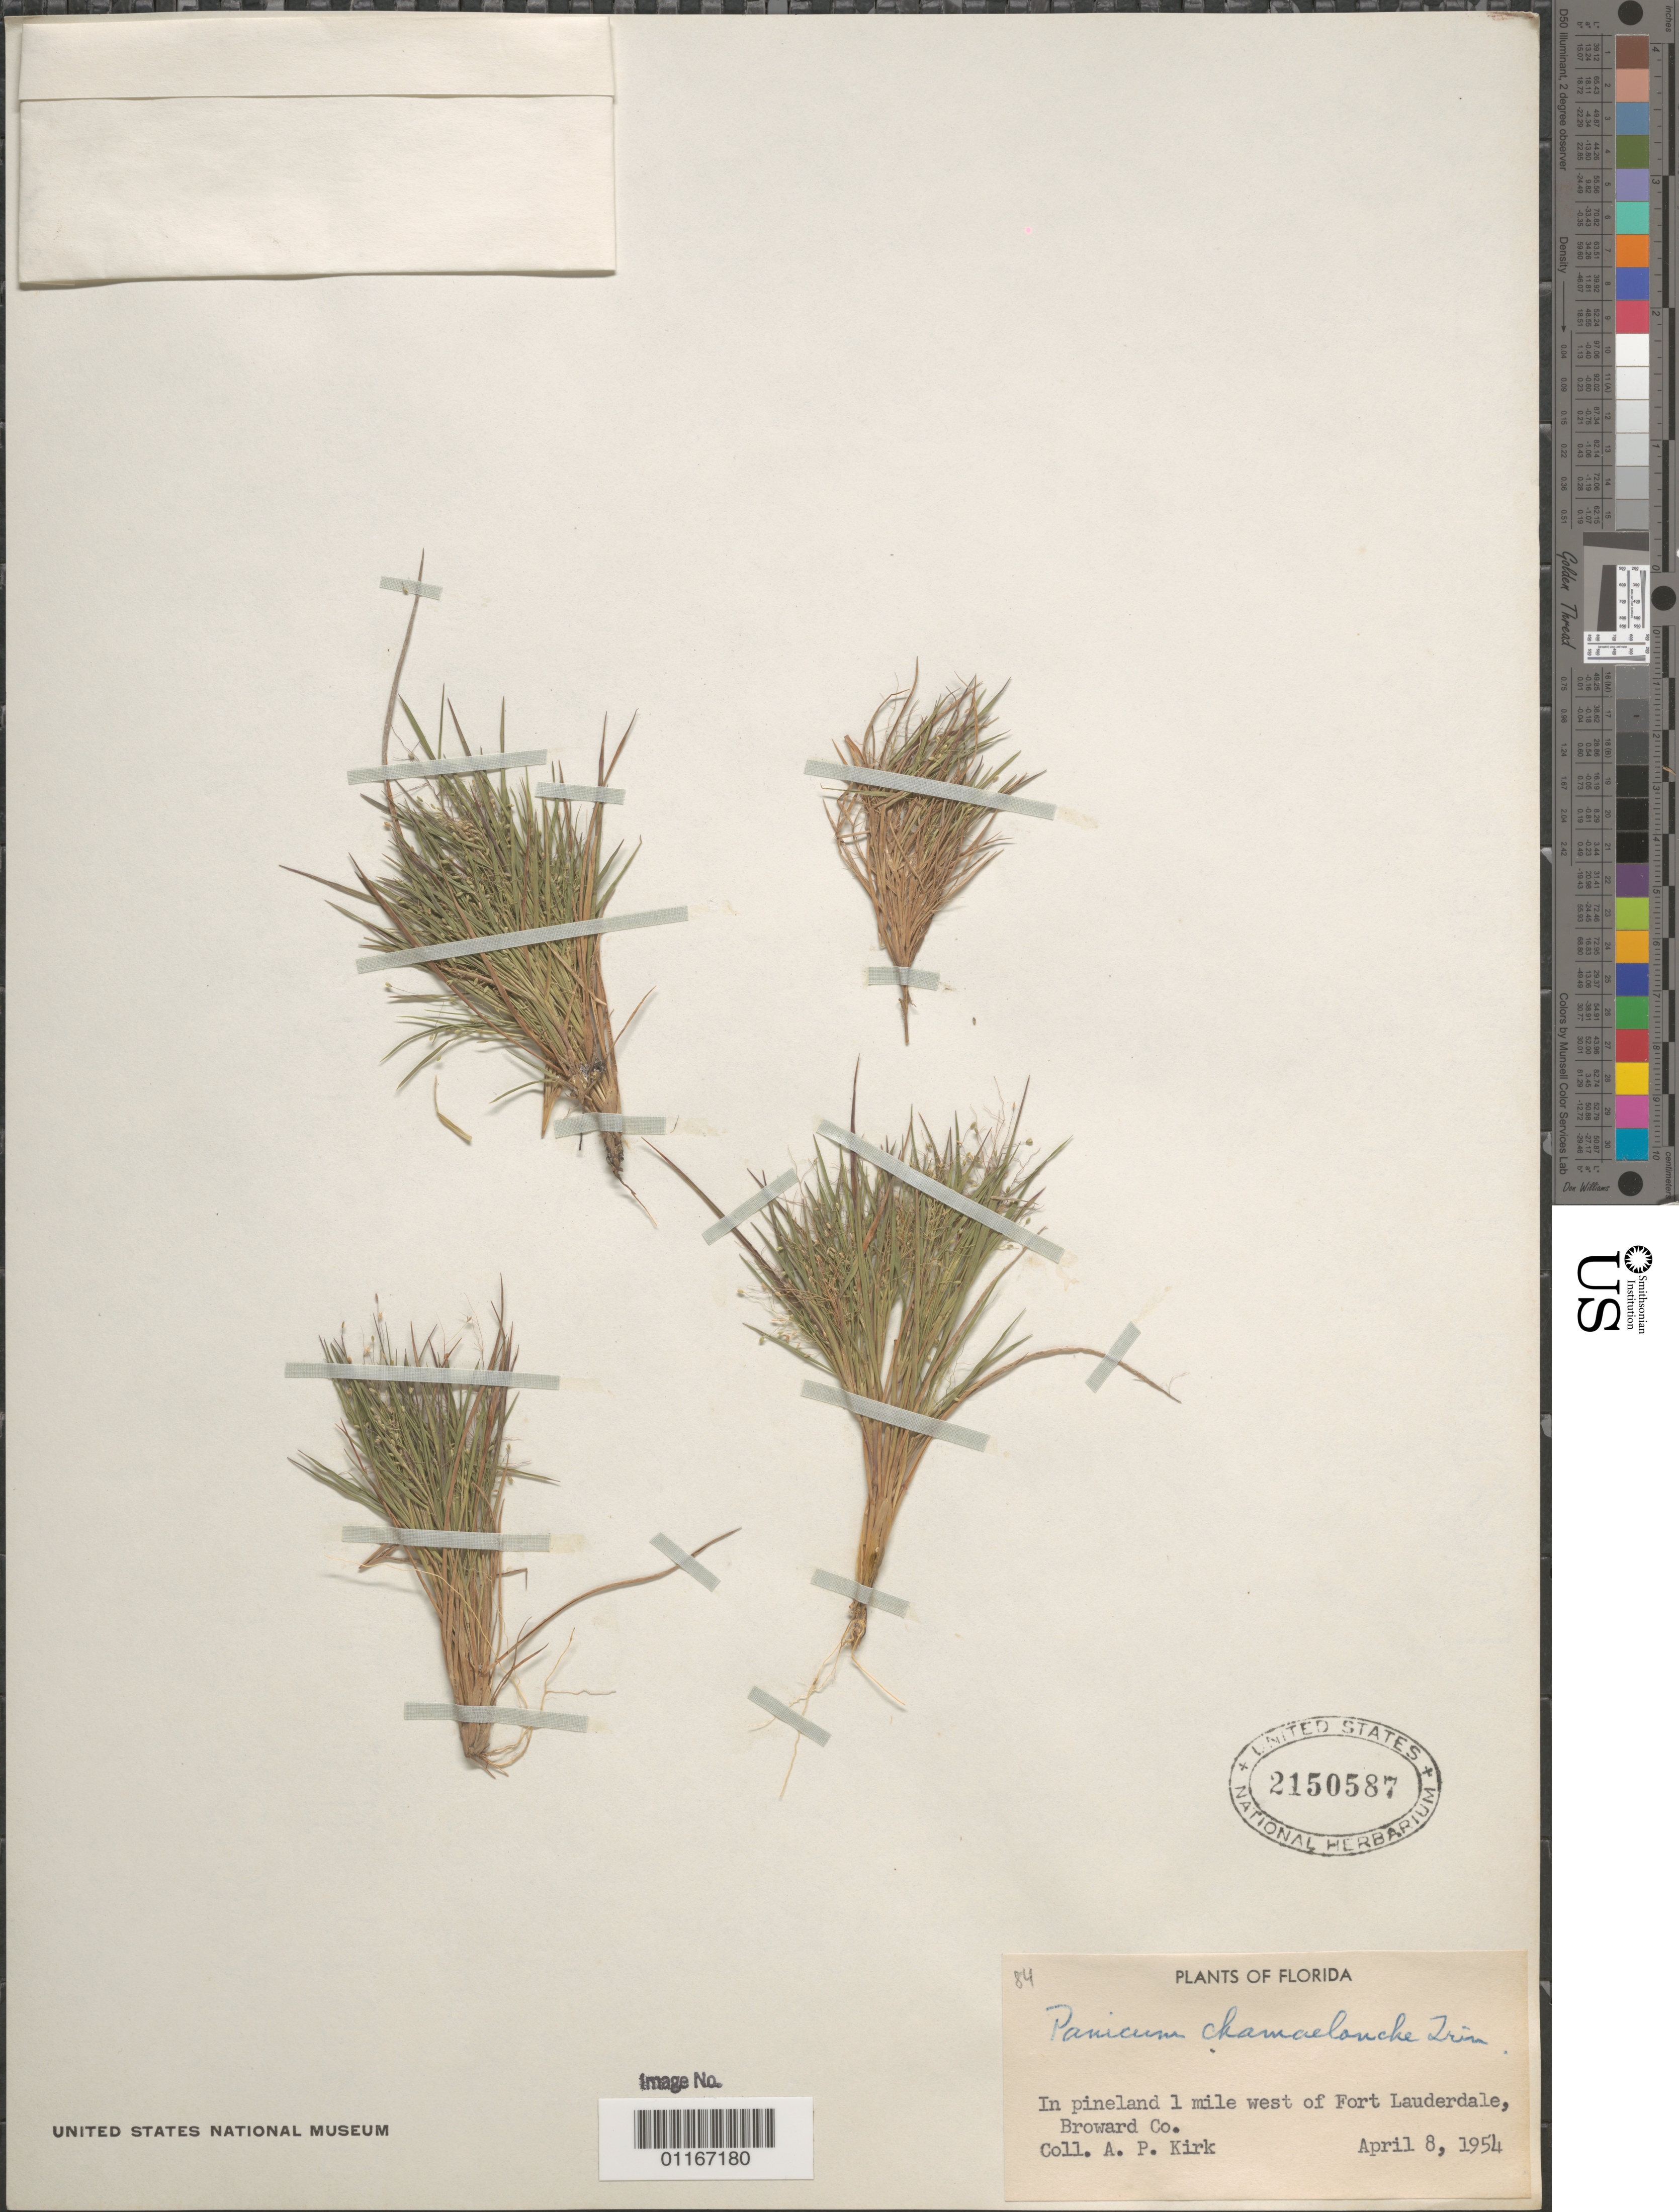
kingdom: Plantae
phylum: Tracheophyta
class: Liliopsida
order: Poales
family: Poaceae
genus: Panicum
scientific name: Panicum chamaelonche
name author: Trin.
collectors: A. Kirk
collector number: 84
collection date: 1954-04-08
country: United States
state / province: Florida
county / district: Broward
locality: In pineland 1 mile west of Fort Lauderdale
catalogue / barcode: US 2150587